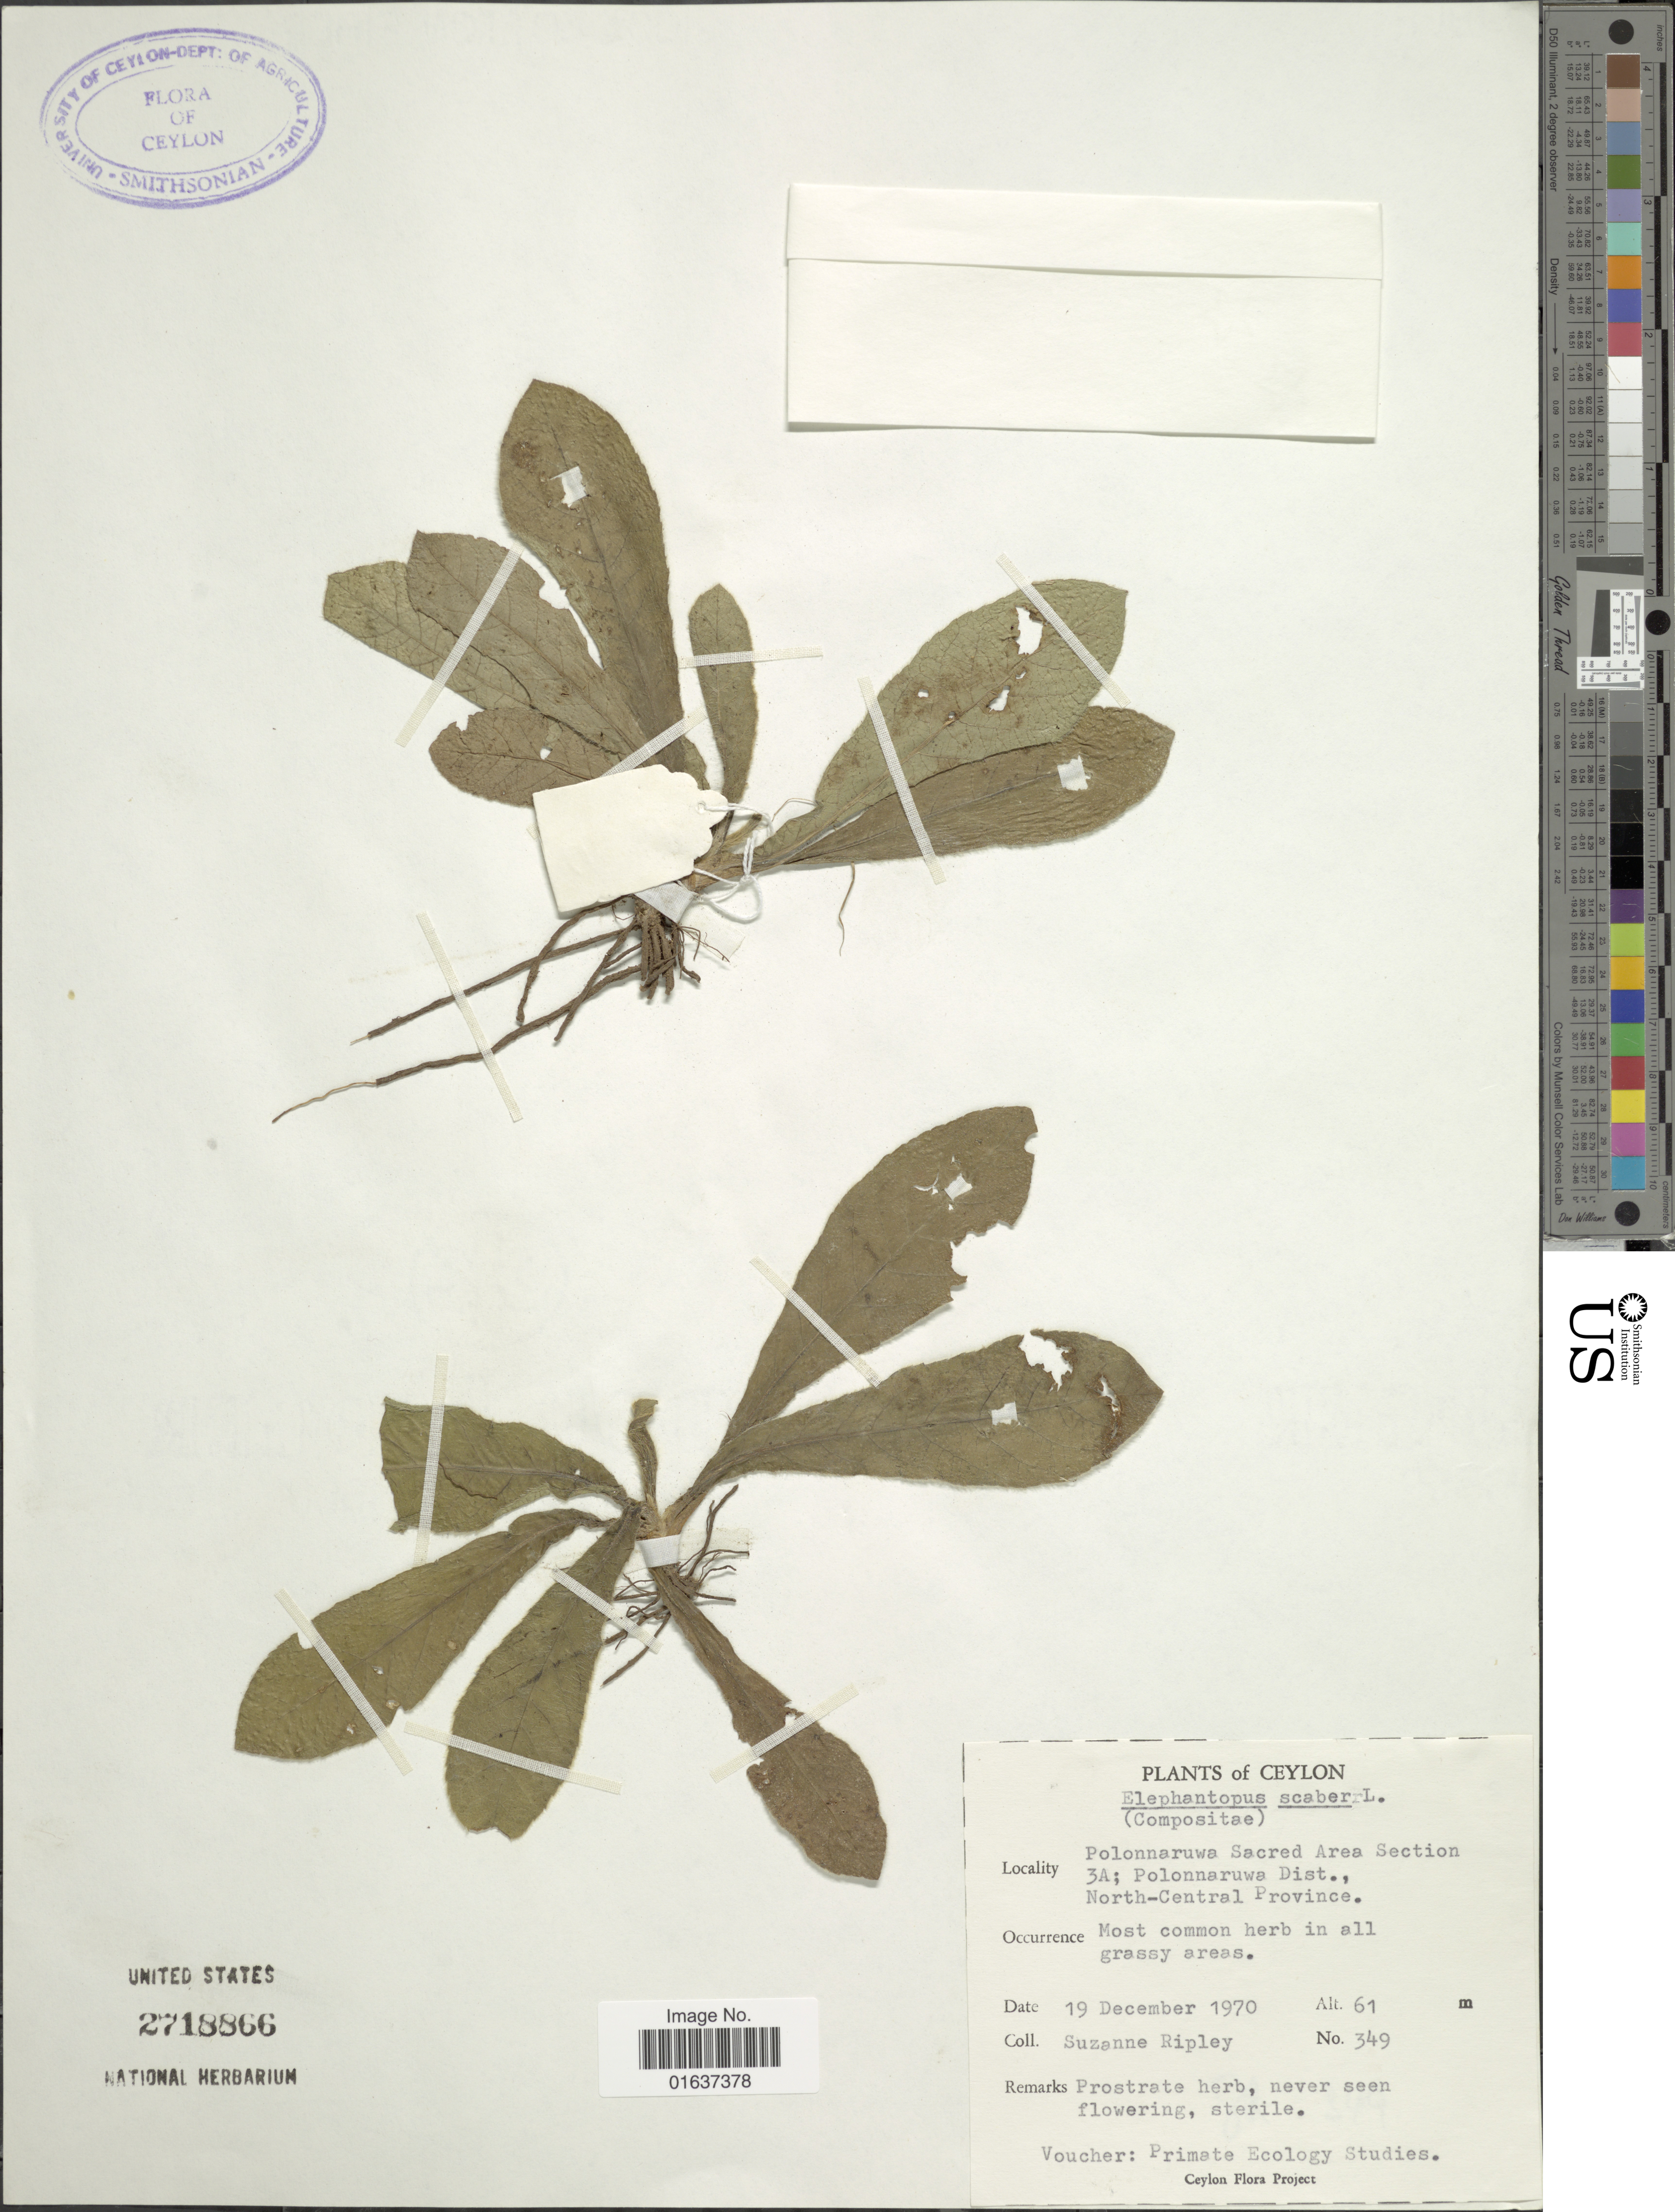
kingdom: Plantae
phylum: Tracheophyta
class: Magnoliopsida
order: Asterales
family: Asteraceae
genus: Elephantopus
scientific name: Elephantopus scaber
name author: L.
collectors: S. Ripley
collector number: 349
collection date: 1970-12-19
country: Sri Lanka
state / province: North Central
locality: Ceylon, Polonnaruwa Sacred Area Section 3A; Polonnaruwe Dist., North-Central Province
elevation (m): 61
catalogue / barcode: US 2718866